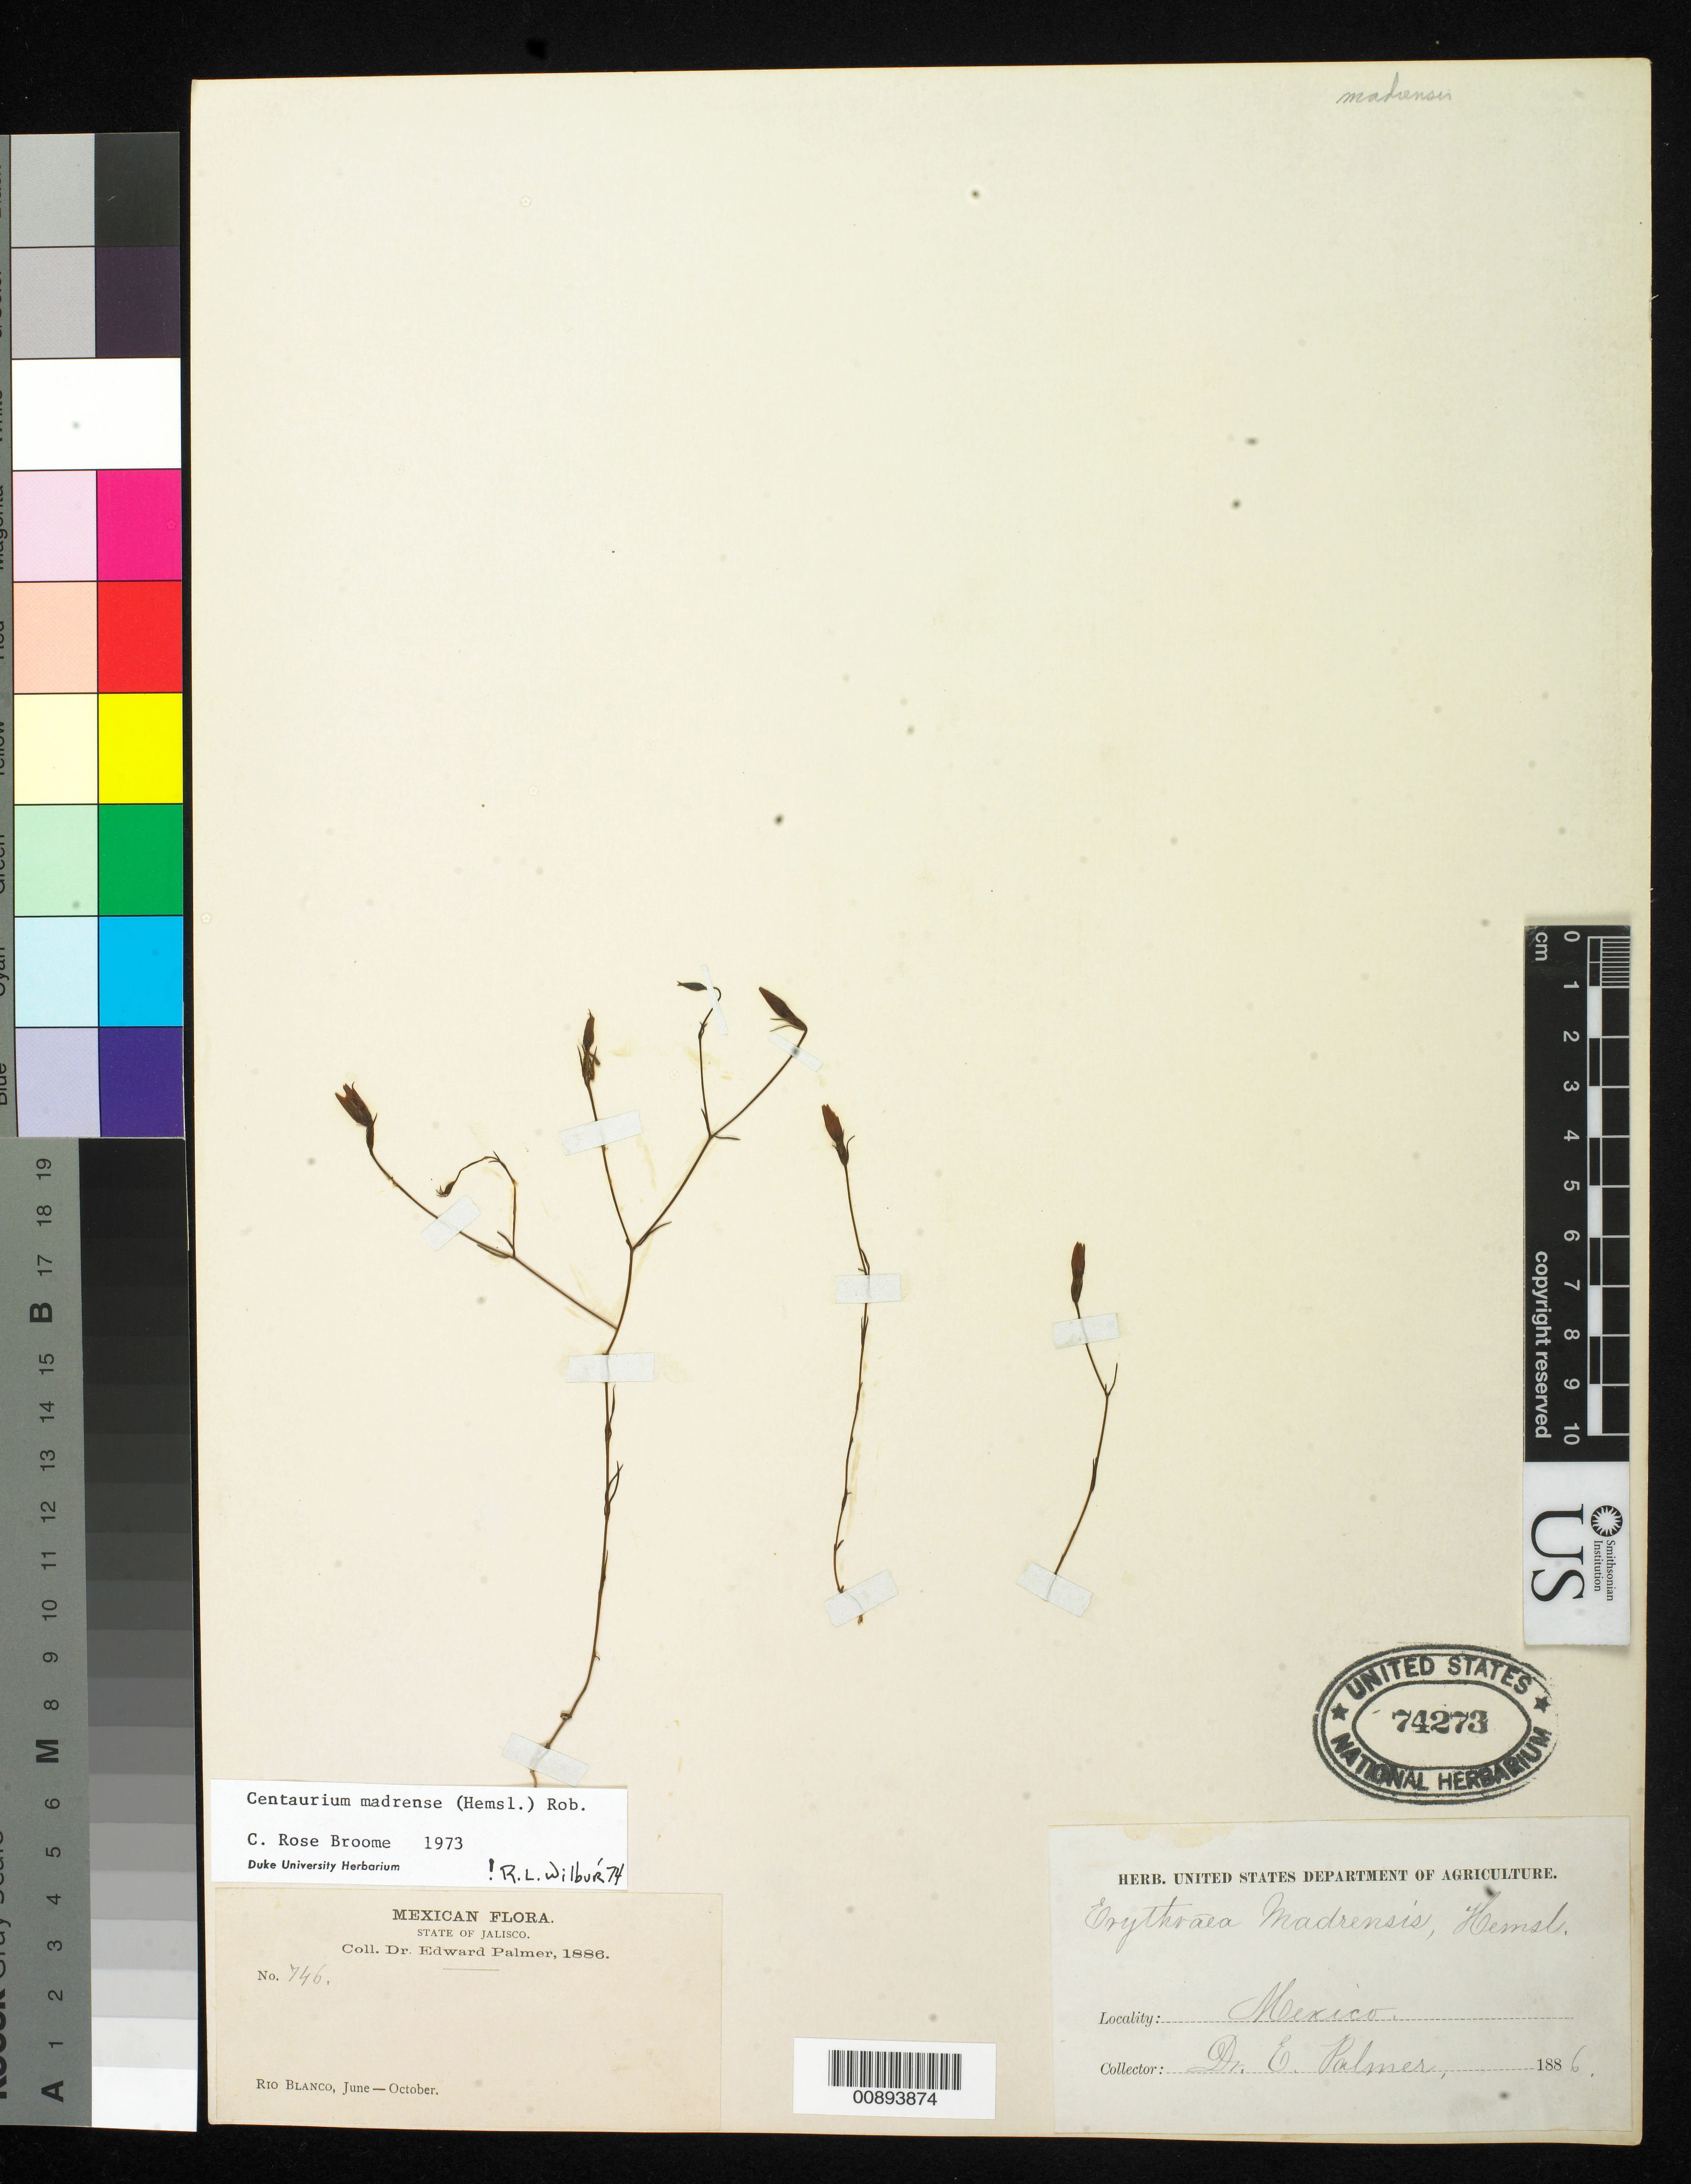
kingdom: Plantae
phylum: Tracheophyta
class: Magnoliopsida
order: Gentianales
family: Gentianaceae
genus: Centaurium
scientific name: Centaurium madrense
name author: (Hemsl.) B.L. Rob.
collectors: E. Palmer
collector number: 746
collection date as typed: Jun 1886 to -- Oct 1886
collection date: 1886-06/1886-10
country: Mexico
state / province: Jalisco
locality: Río Blanco, Jalisco.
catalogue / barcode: US 74273